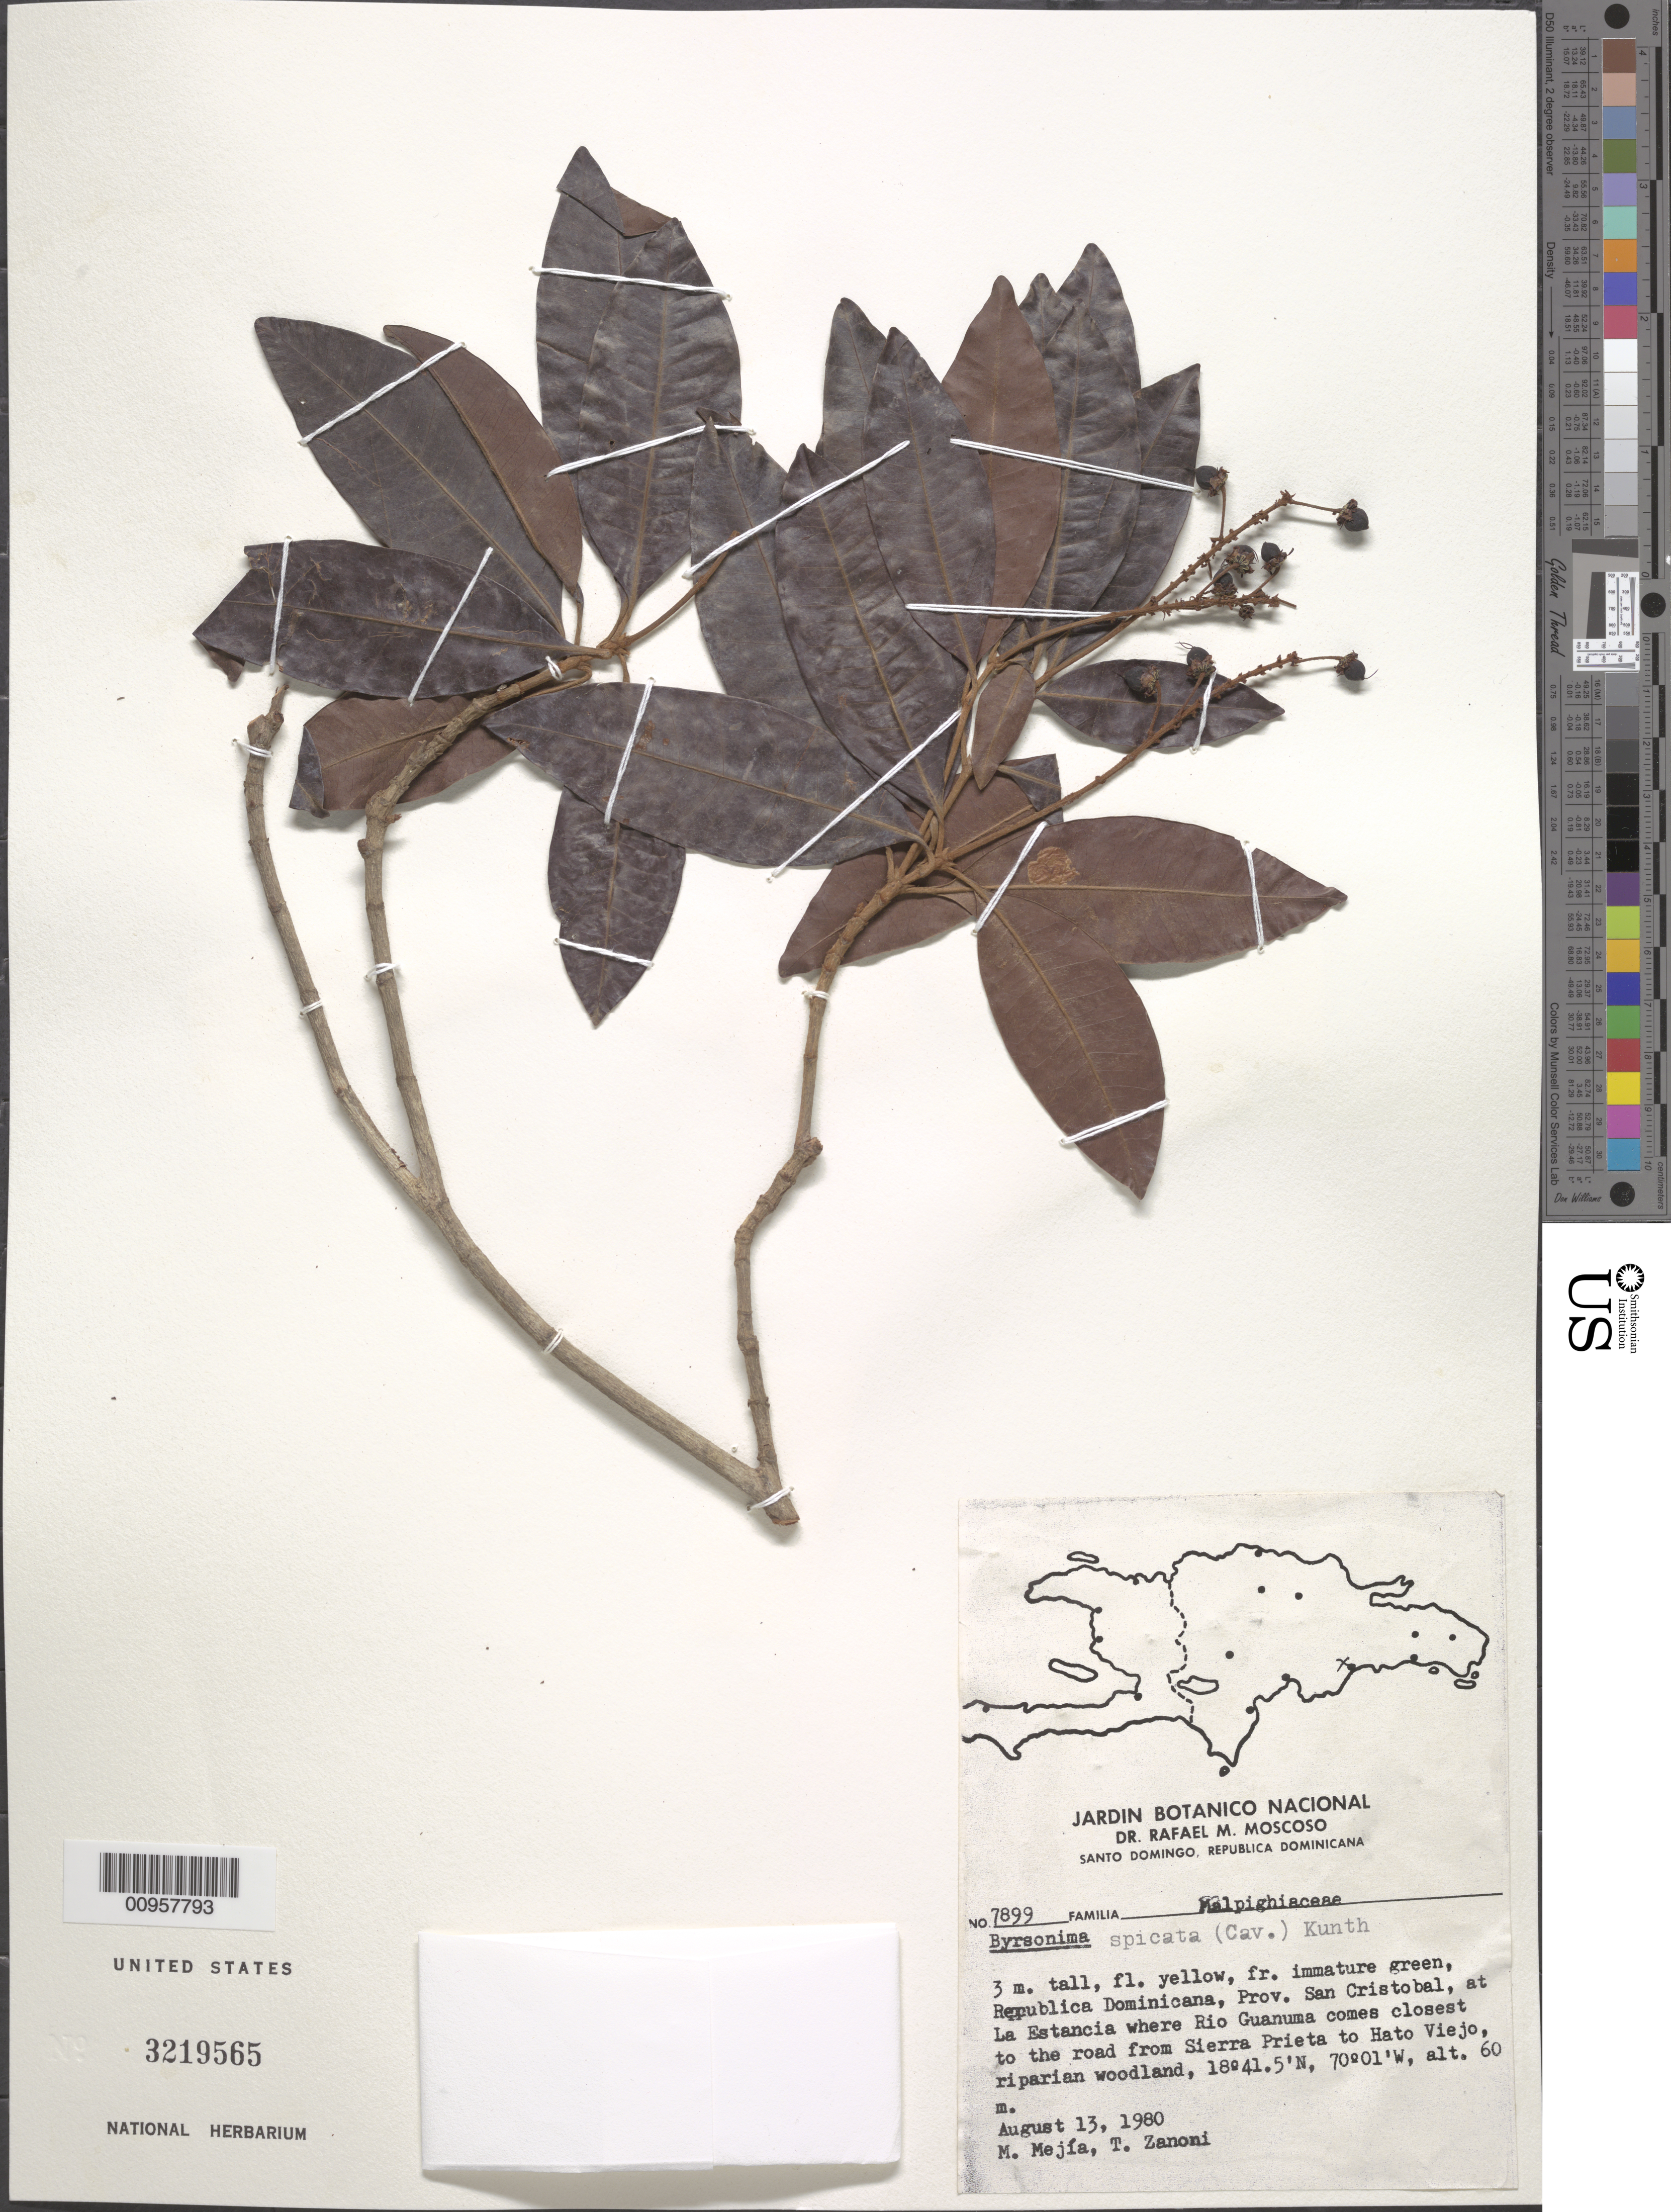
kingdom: Plantae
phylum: Tracheophyta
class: Magnoliopsida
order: Malpighiales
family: Malpighiaceae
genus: Byrsonima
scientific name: Byrsonima spicata (Cav.) DC.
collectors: M. Mejia & T. A. Zanoni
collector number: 7899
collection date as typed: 13 Aug 1980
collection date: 1980-08-13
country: Dominican Republic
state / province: San Cristobal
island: Hispaniola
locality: At La Estancia where Rio Guanuma comes closest to the road from Sierra Prieta to Hato Viejo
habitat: Riparian woodland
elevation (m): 60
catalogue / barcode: US 3219565